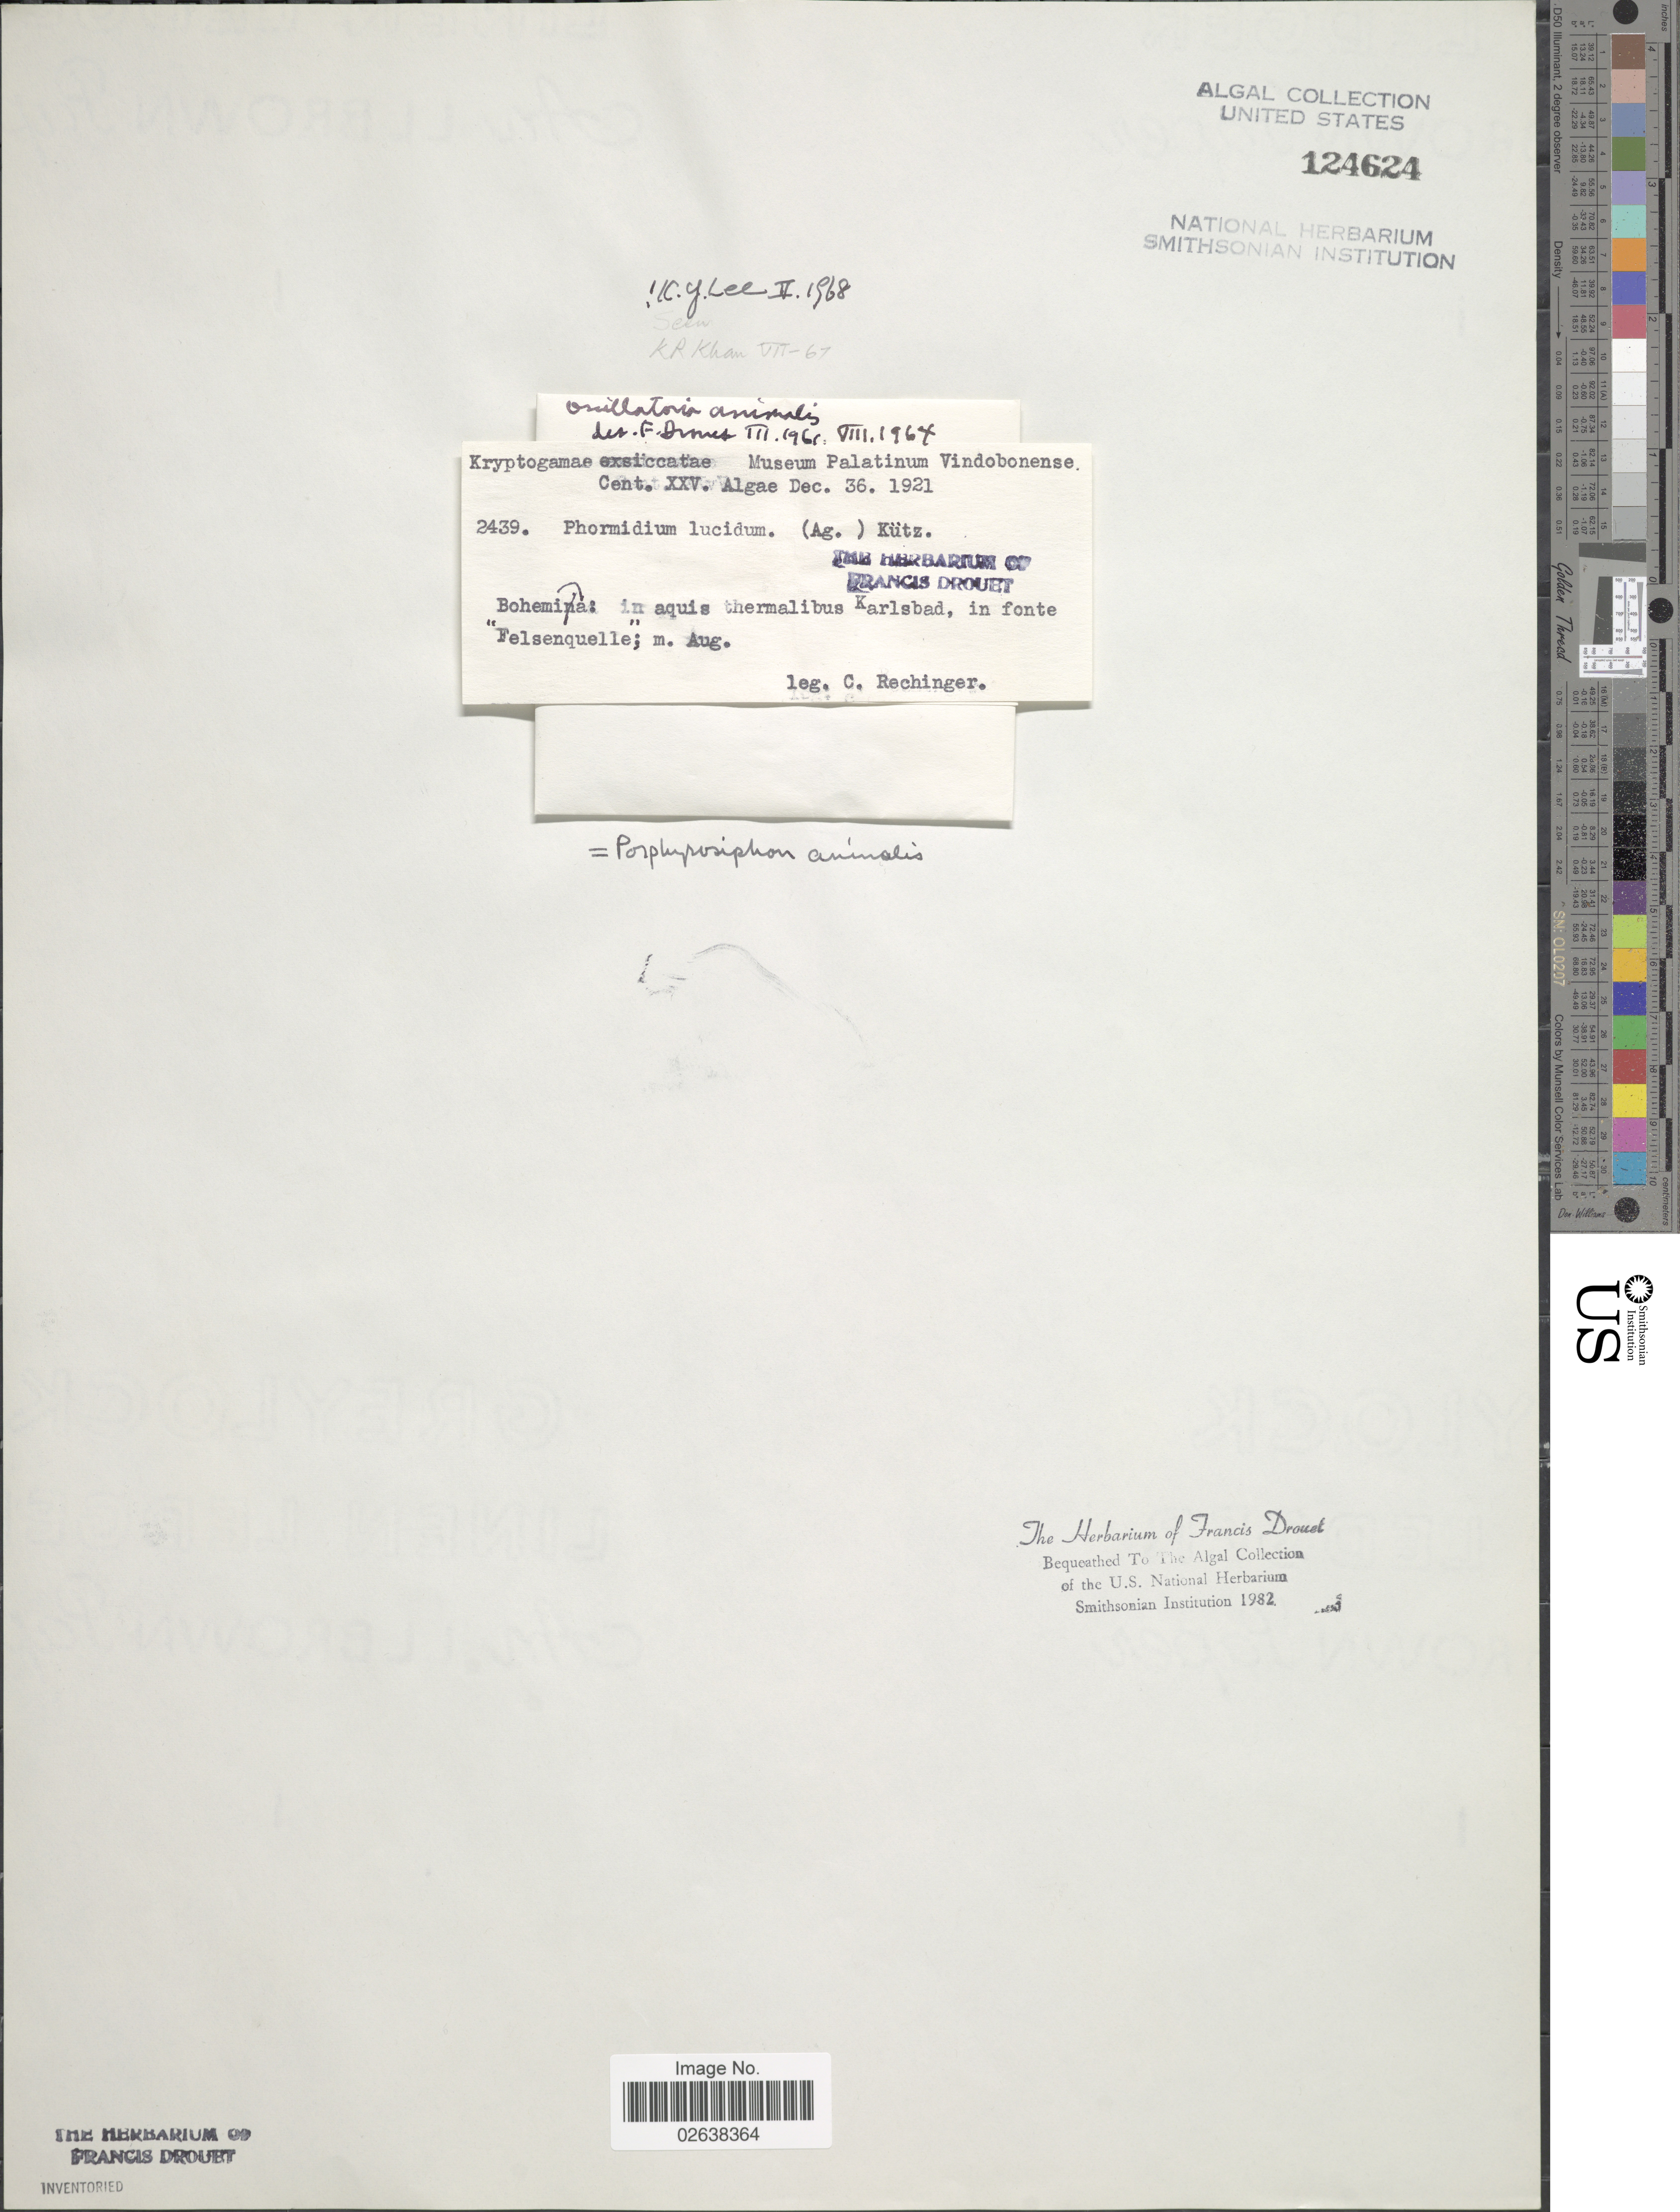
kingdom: Bacteria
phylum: Cyanobacteria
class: Cyanobacteriia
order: Cyanobacteriales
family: Microcoleaceae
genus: Porphyrosiphon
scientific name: Porphyrosiphon animalis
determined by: Drouet, F. E.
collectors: K. Rechinger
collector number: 2439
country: Czechia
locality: Karlovy Vary (Karlsbad)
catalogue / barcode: US 124624